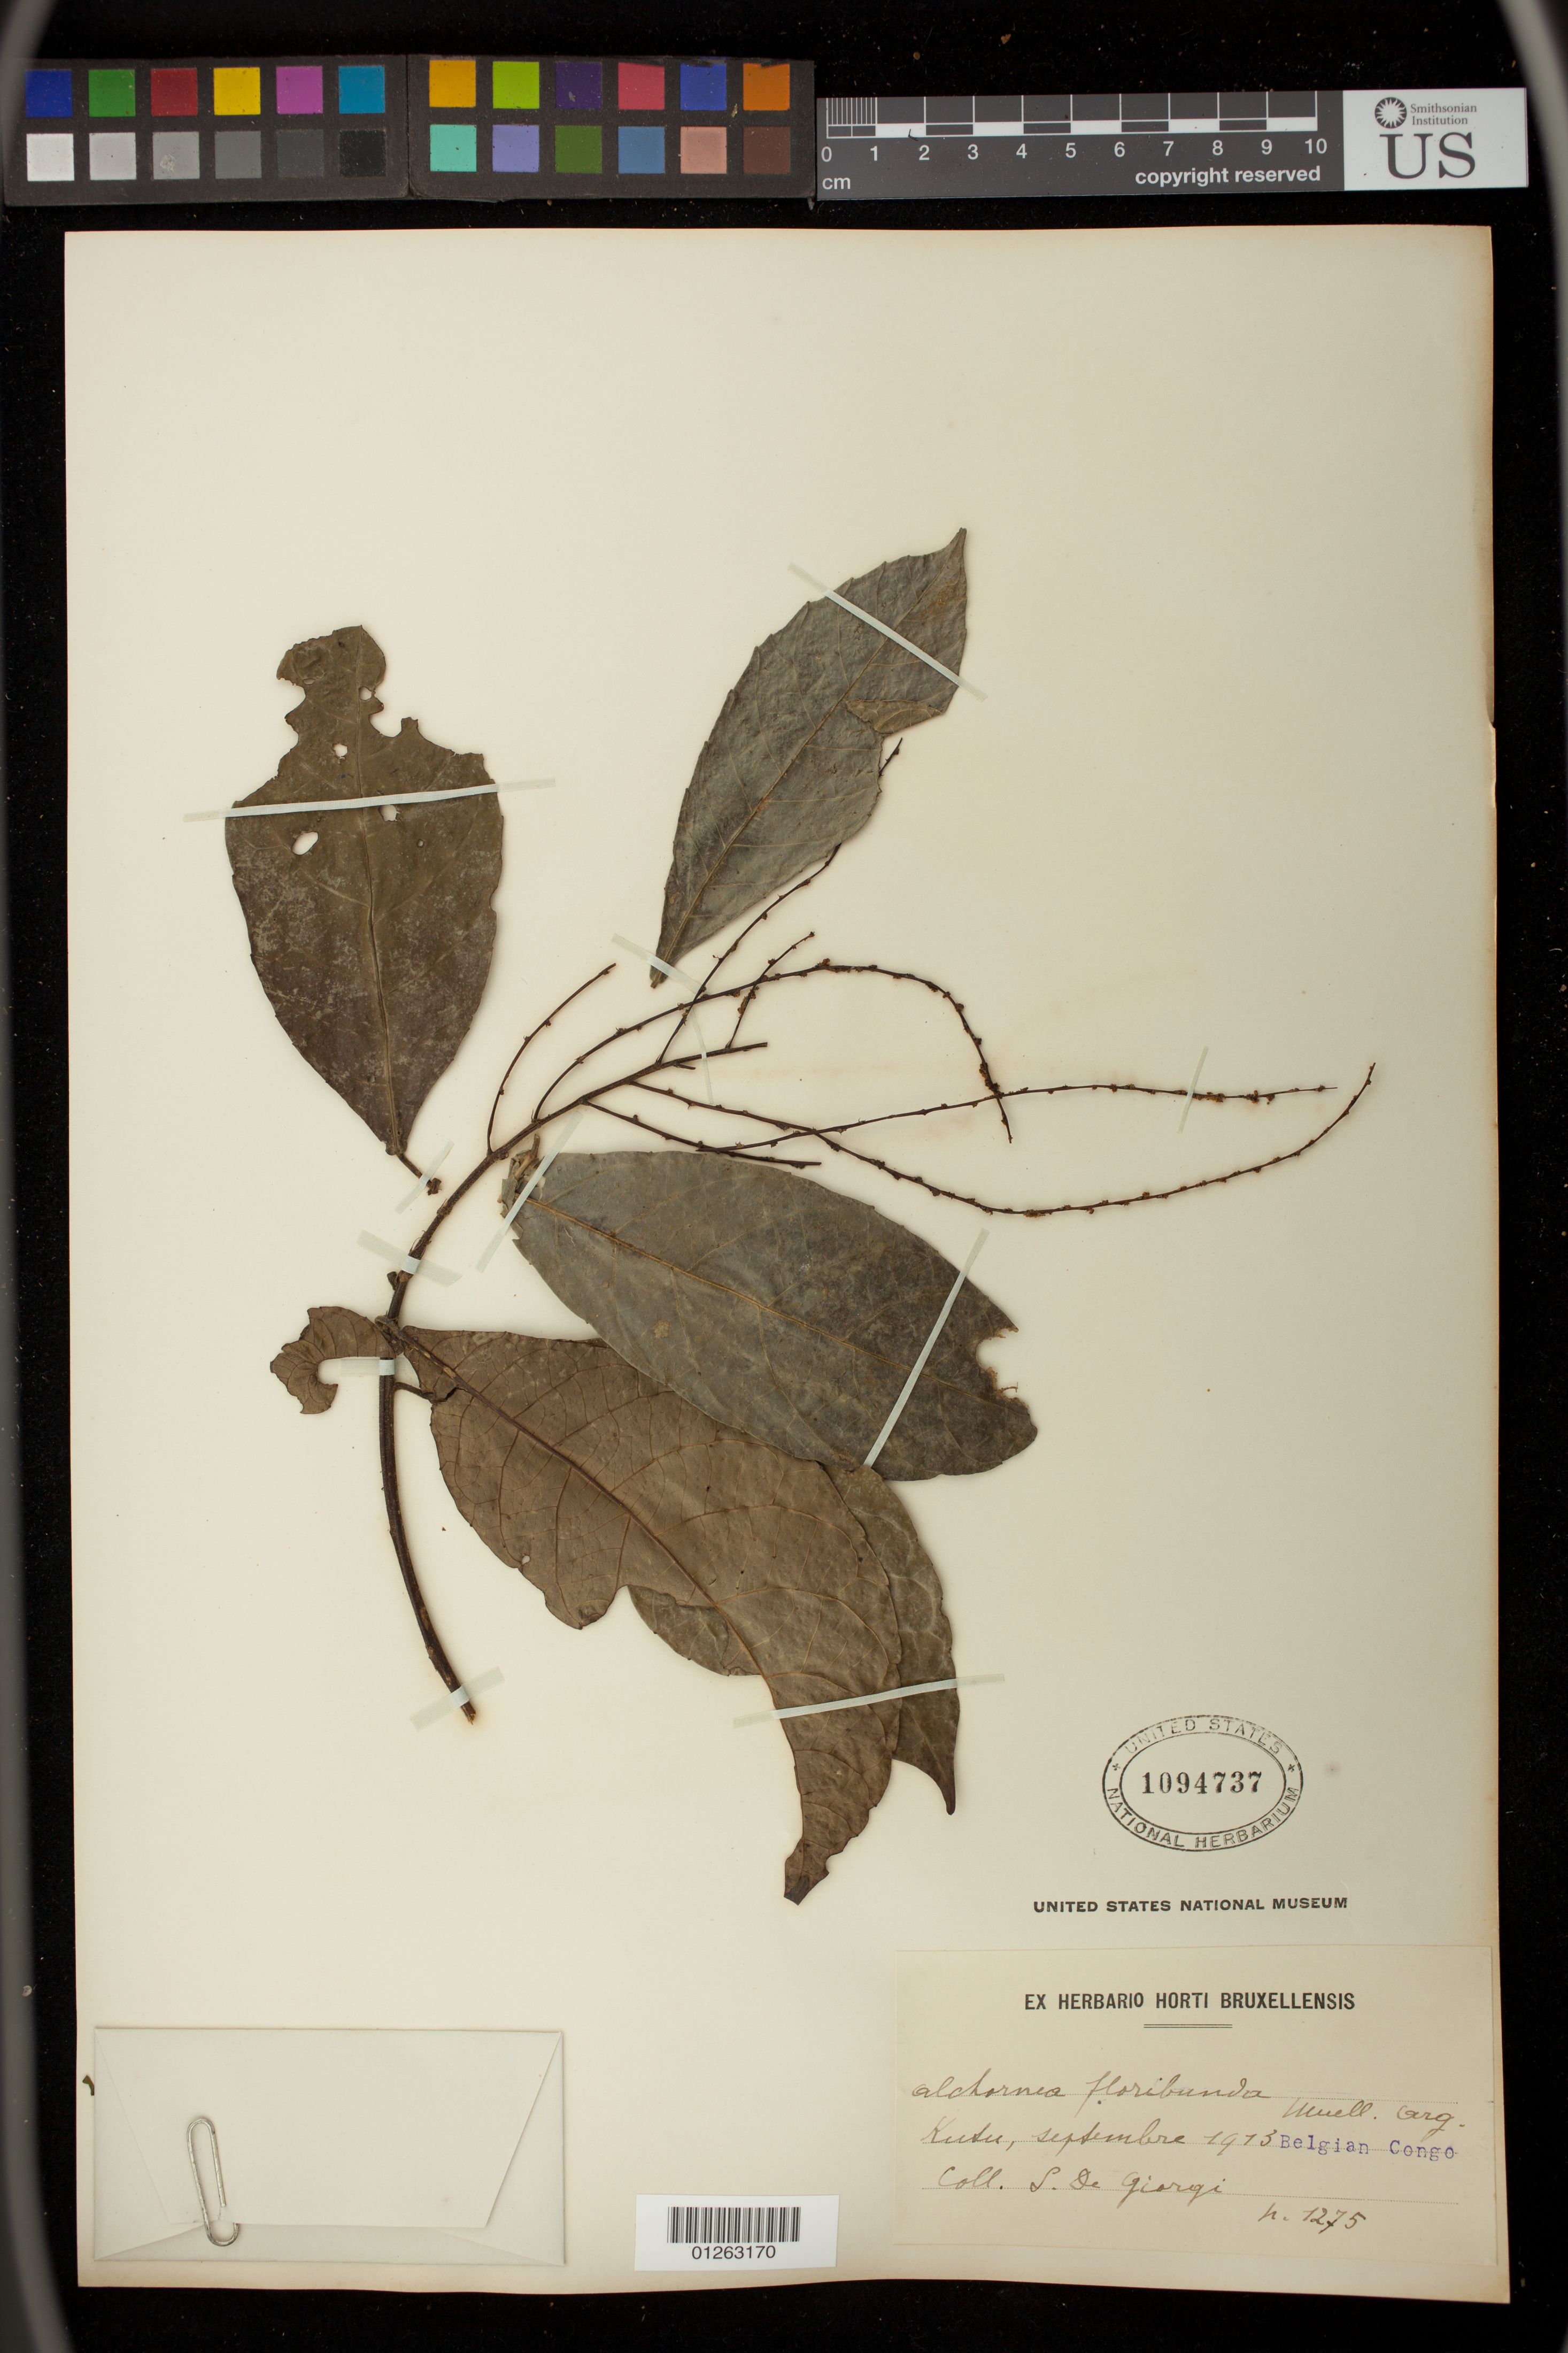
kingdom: Plantae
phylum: Tracheophyta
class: Magnoliopsida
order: Malpighiales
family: Euphorbiaceae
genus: Alchornea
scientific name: Alchornea floribunda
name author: Müll. Arg.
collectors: S. de Giorgi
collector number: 1275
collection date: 1913-09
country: Congo, Democratic Republic of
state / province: Kasai-Oriental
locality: Kusu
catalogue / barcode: US 1094737